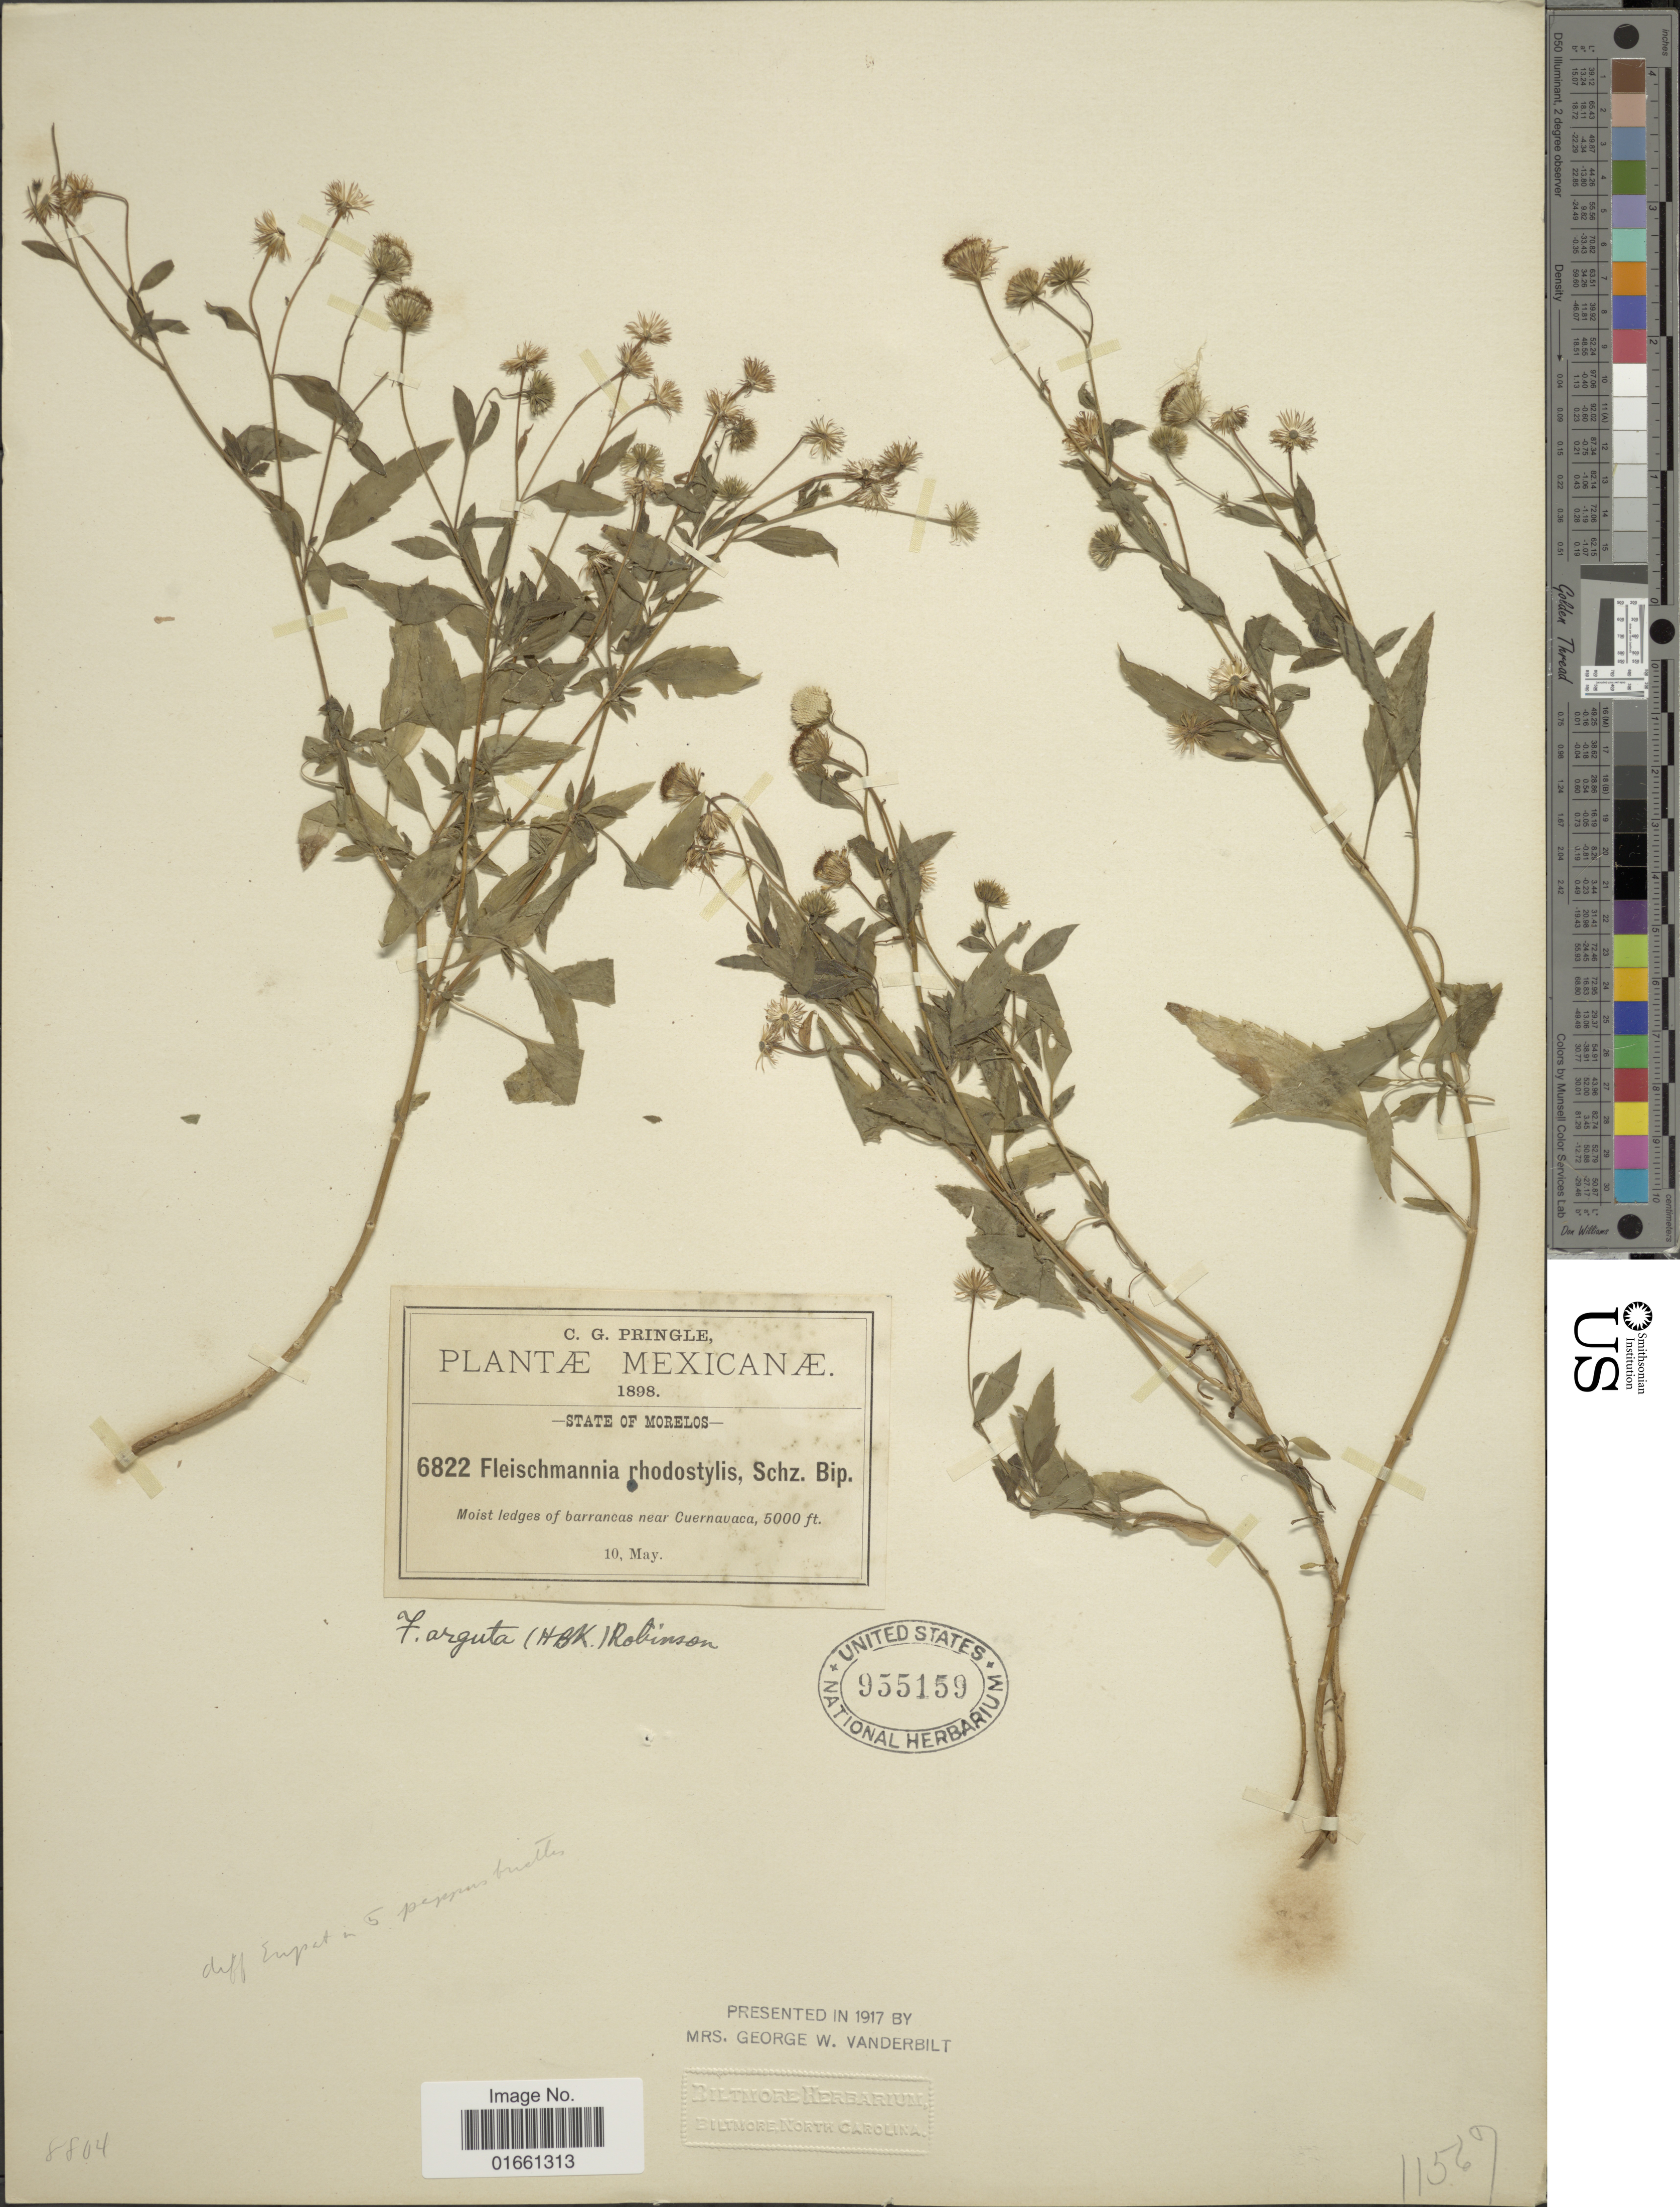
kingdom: Plantae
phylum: Tracheophyta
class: Magnoliopsida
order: Asterales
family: Asteraceae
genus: Fleischmannia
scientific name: Fleischmannia arguta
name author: (Kunth) B.L. Rob.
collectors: C. G. Pringle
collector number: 6822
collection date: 1898-05-10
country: Mexico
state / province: Morelos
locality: State of Morelos, Moist ledges of barrancas near Cuernavaca.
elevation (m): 1524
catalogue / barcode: US 955159